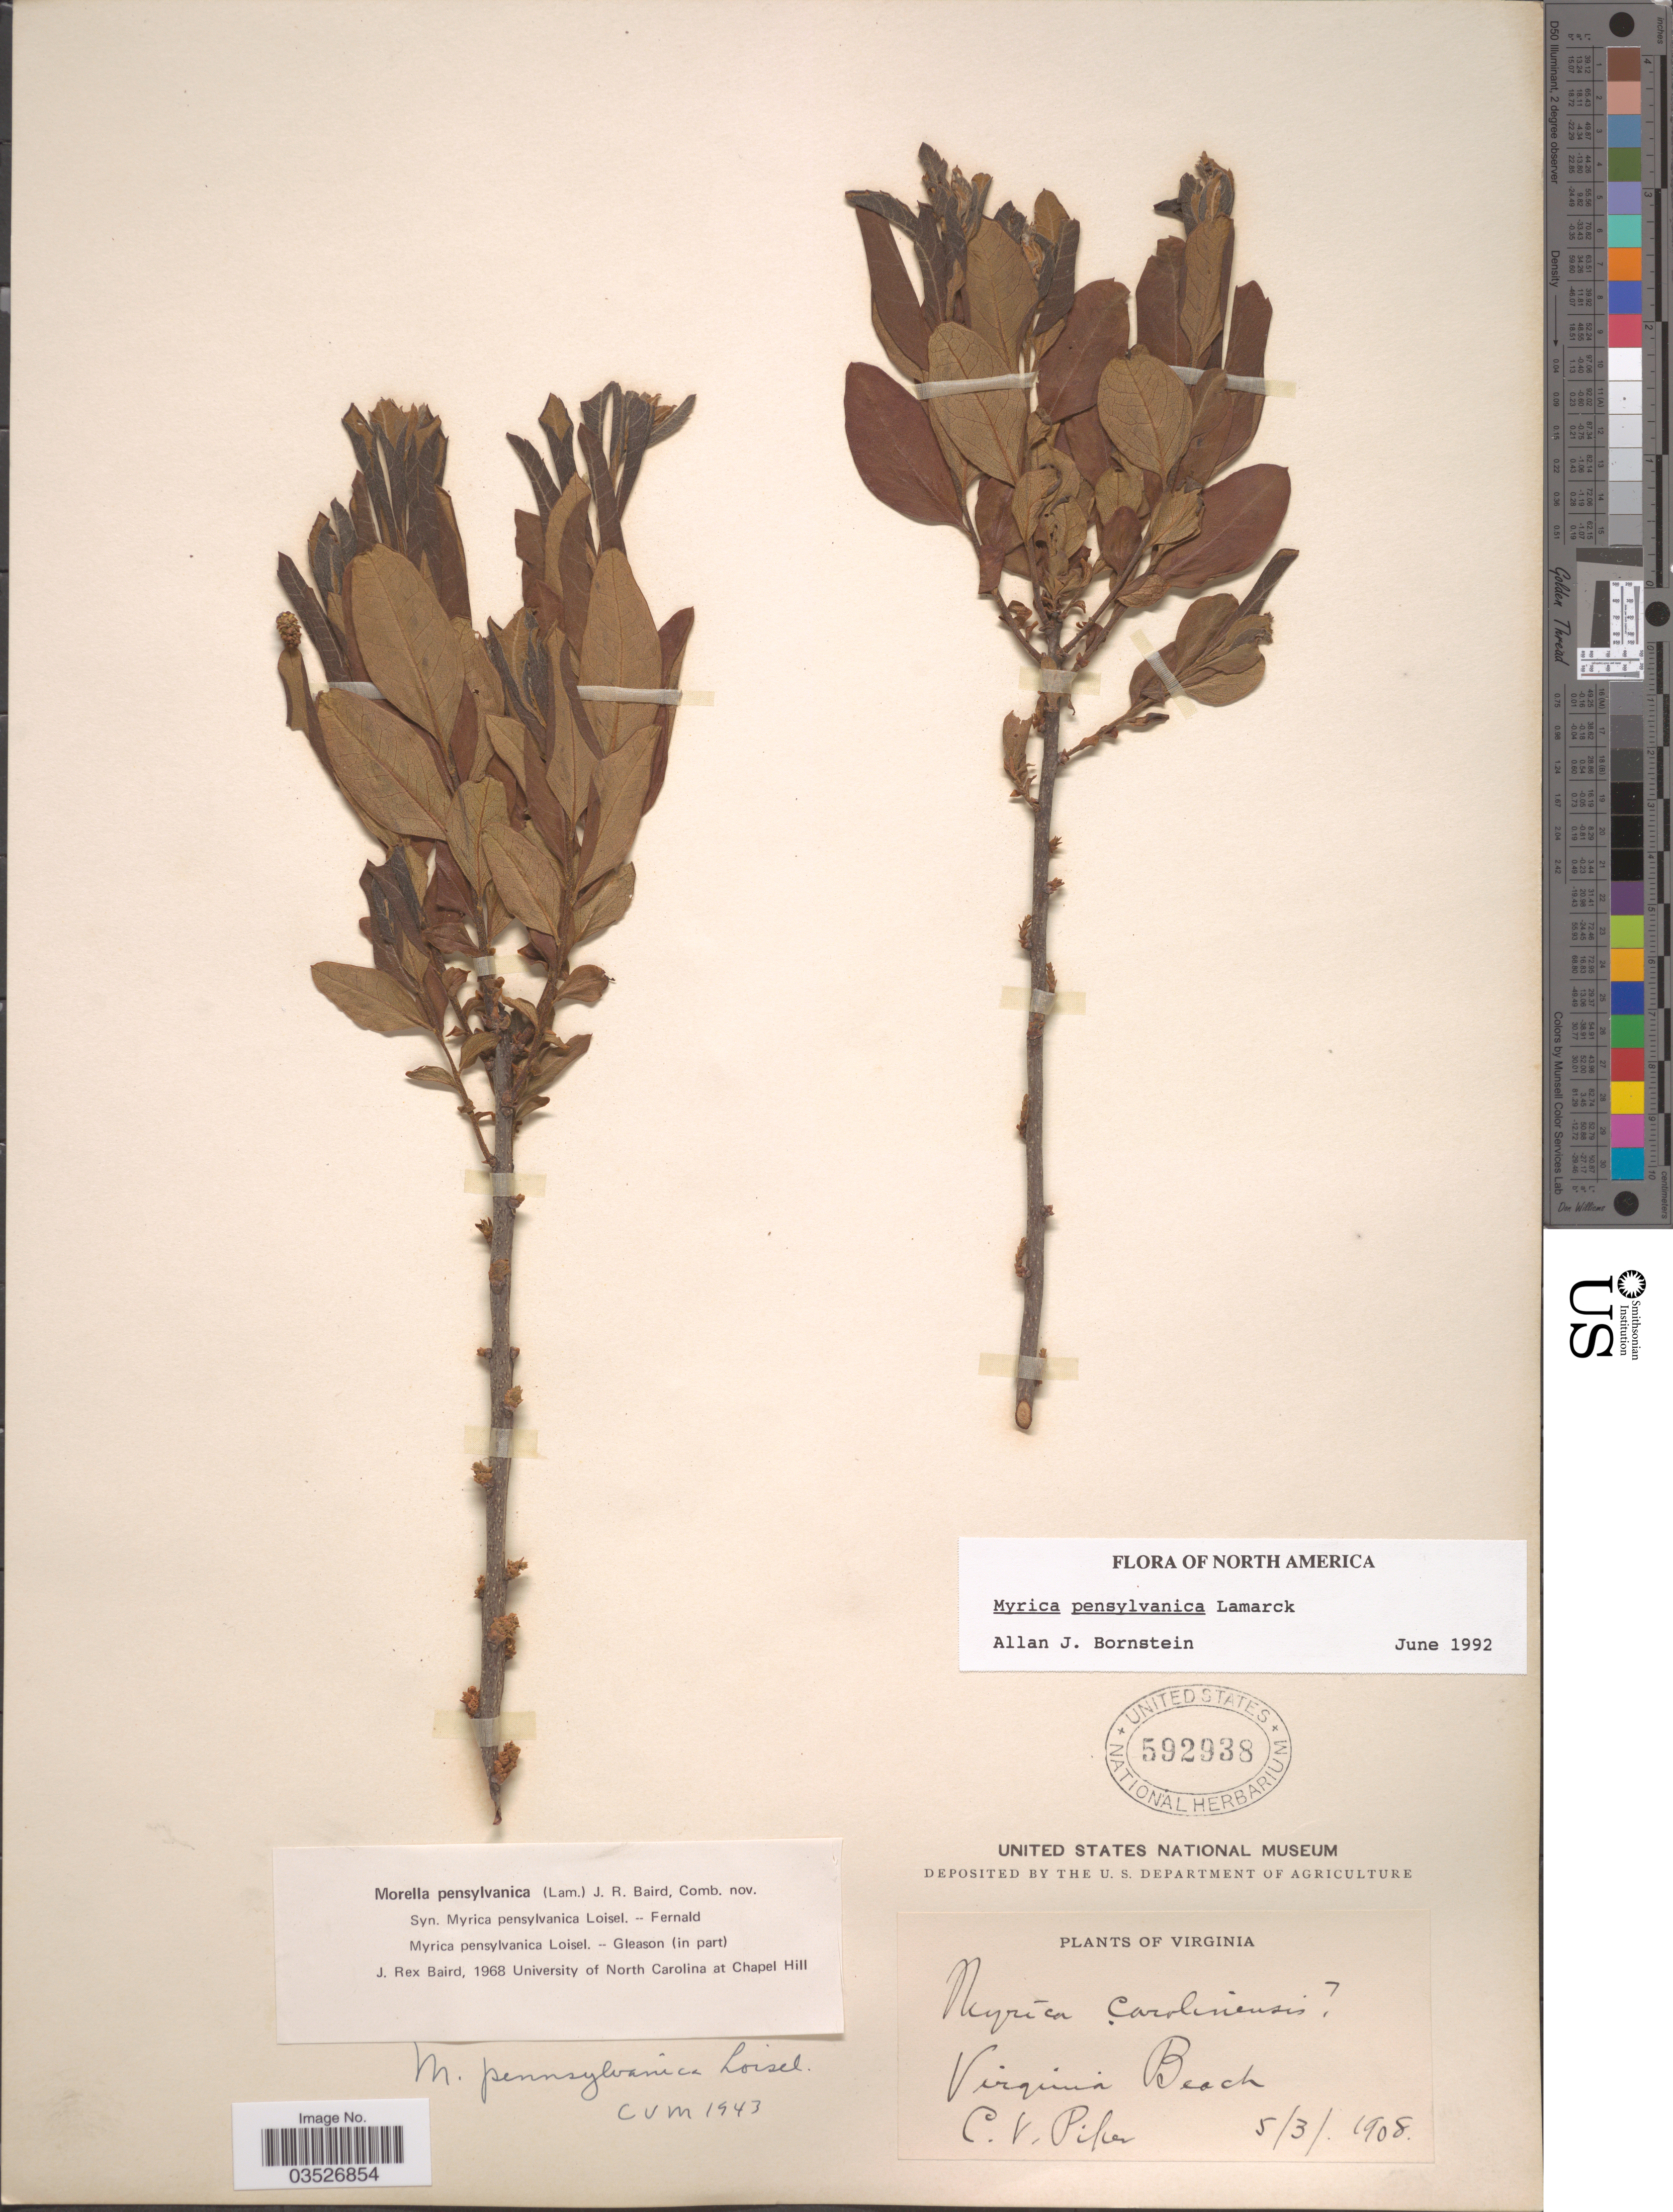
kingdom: Plantae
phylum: Tracheophyta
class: Magnoliopsida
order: Fagales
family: Myricaceae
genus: Morella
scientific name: Morella pensylvanica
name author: (Mirb.) Kartesz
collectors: C. V. Piper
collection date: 1908-05-03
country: United States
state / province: Virginia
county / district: City of Virginia Beach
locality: Virginia Beach.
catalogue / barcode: US 592938